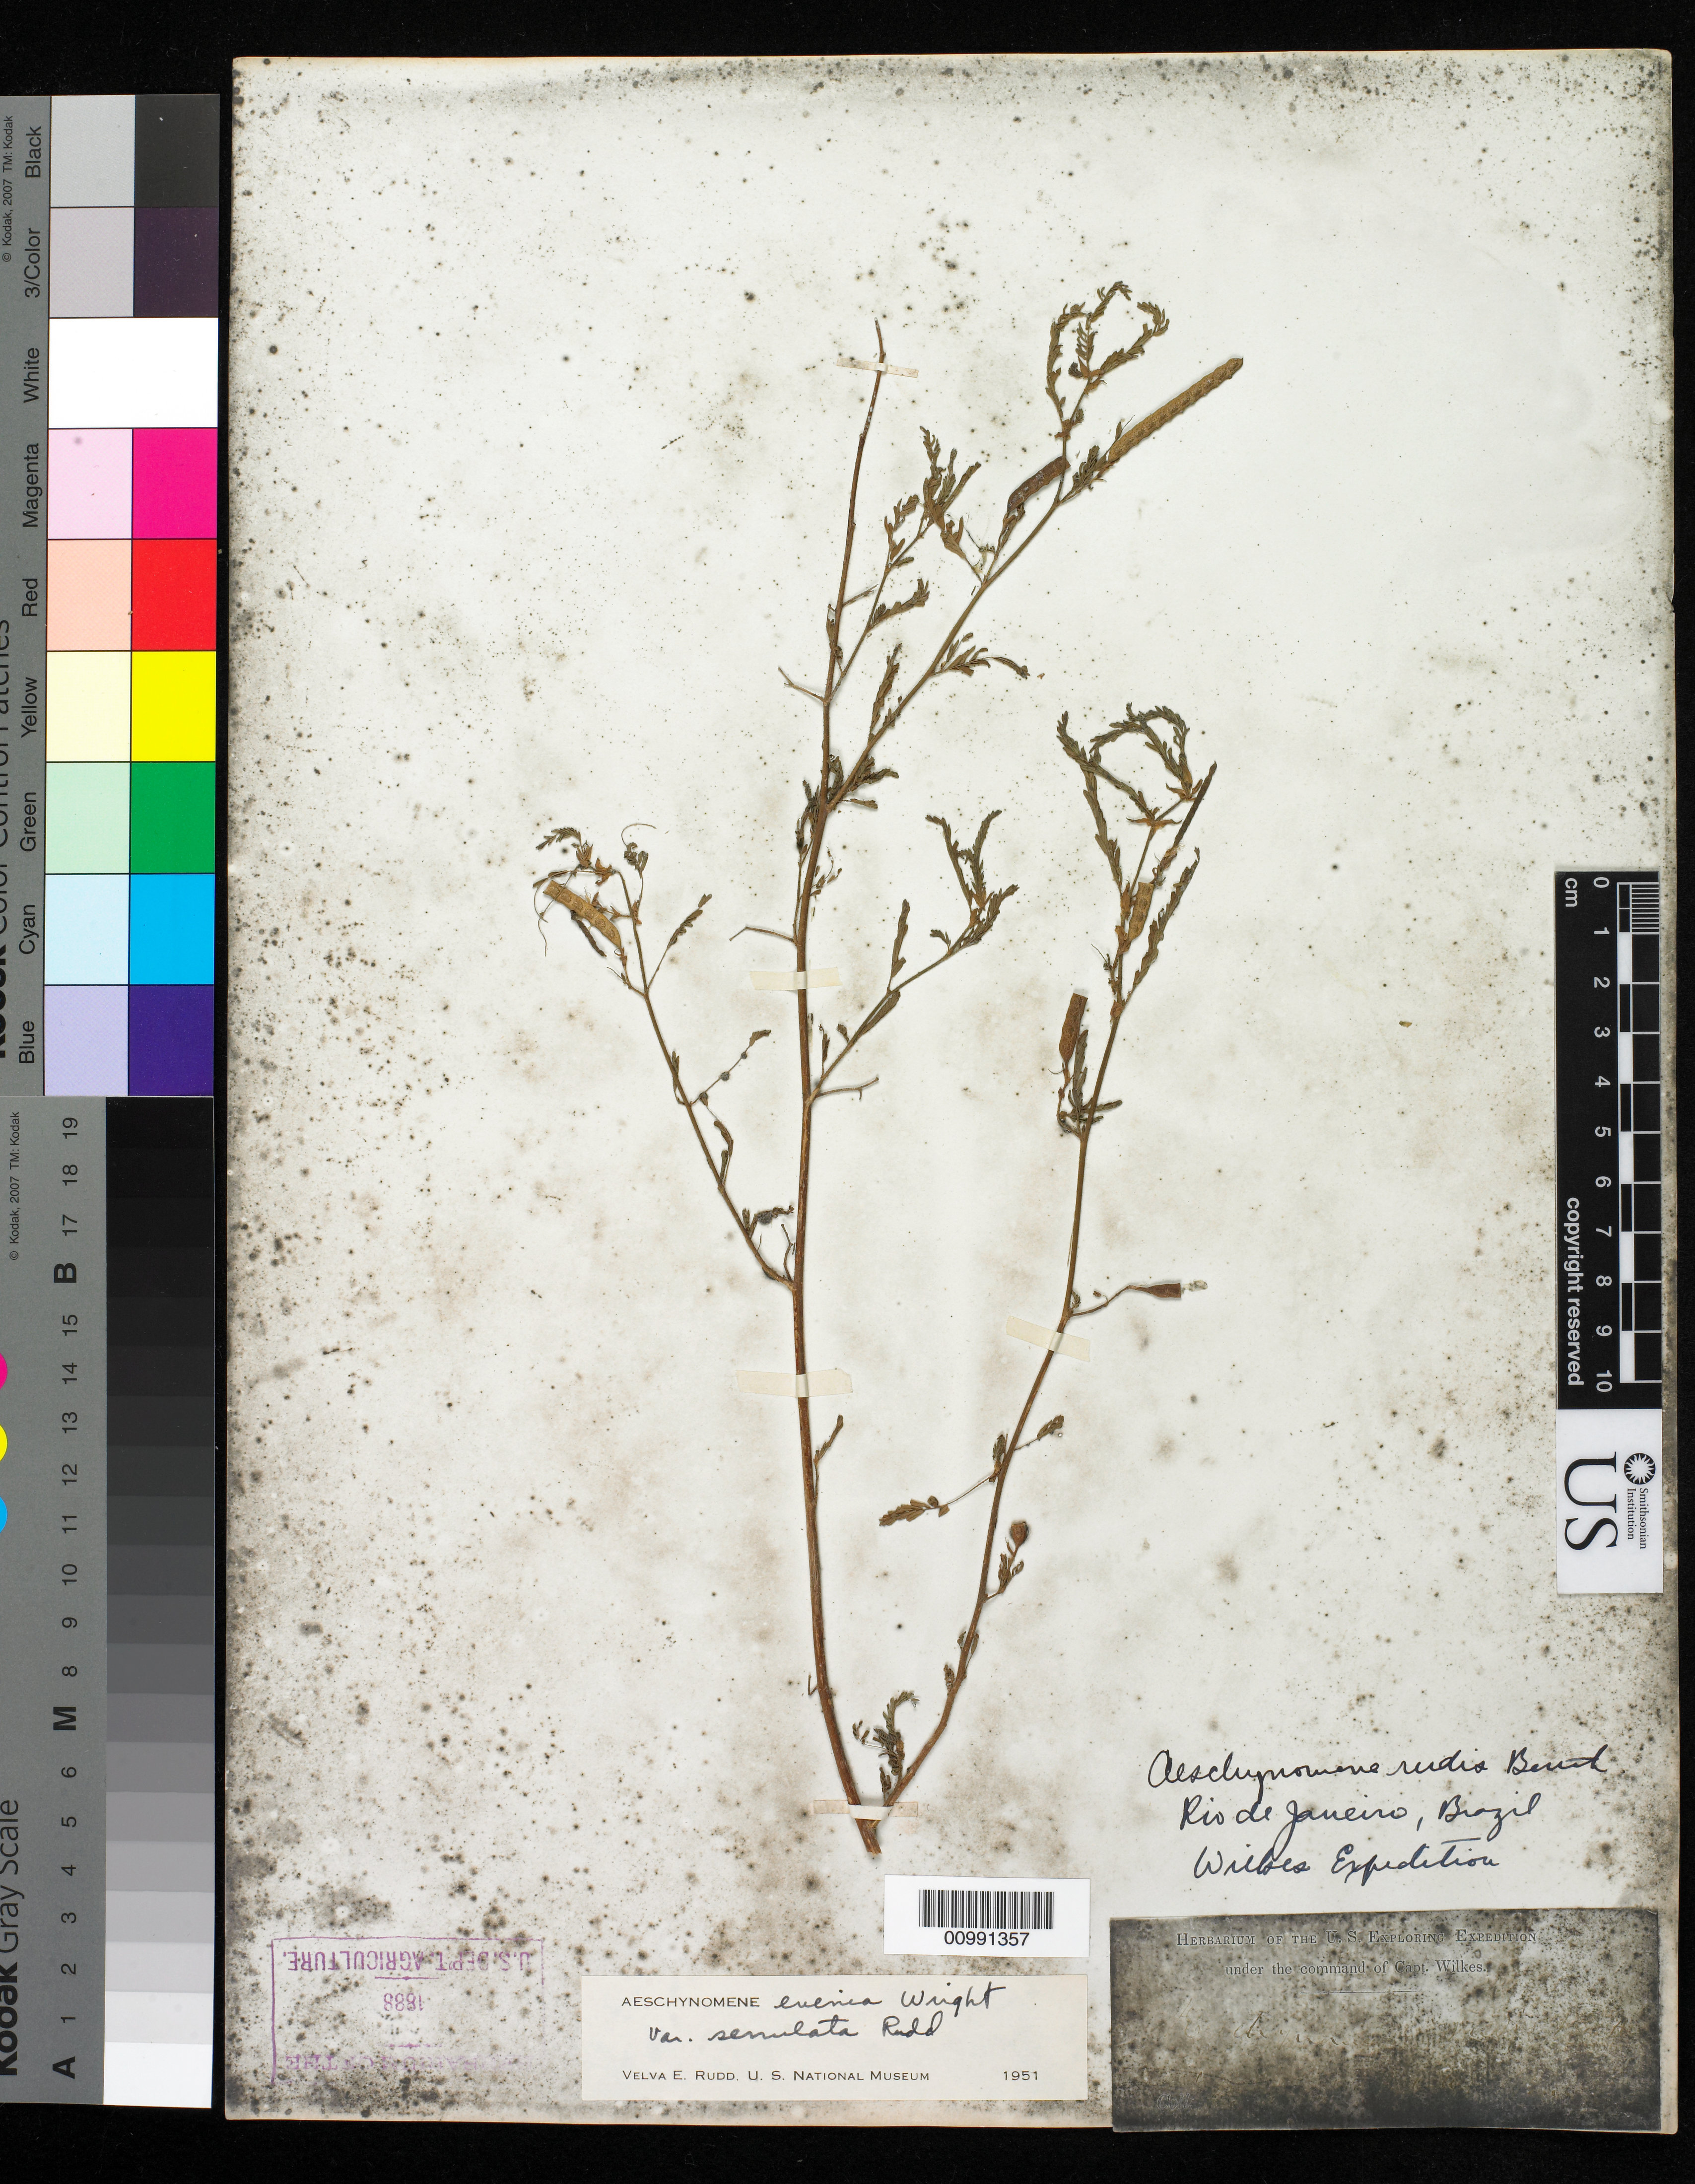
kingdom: Plantae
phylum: Tracheophyta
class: Magnoliopsida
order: Fabales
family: Fabaceae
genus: Aeschynomene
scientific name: Aeschynomene evenia var. serrulata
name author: Rudd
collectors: Wilkes Explor. Exped.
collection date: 1838/1842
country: Brazil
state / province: Rio de Janeiro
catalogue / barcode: US 98506